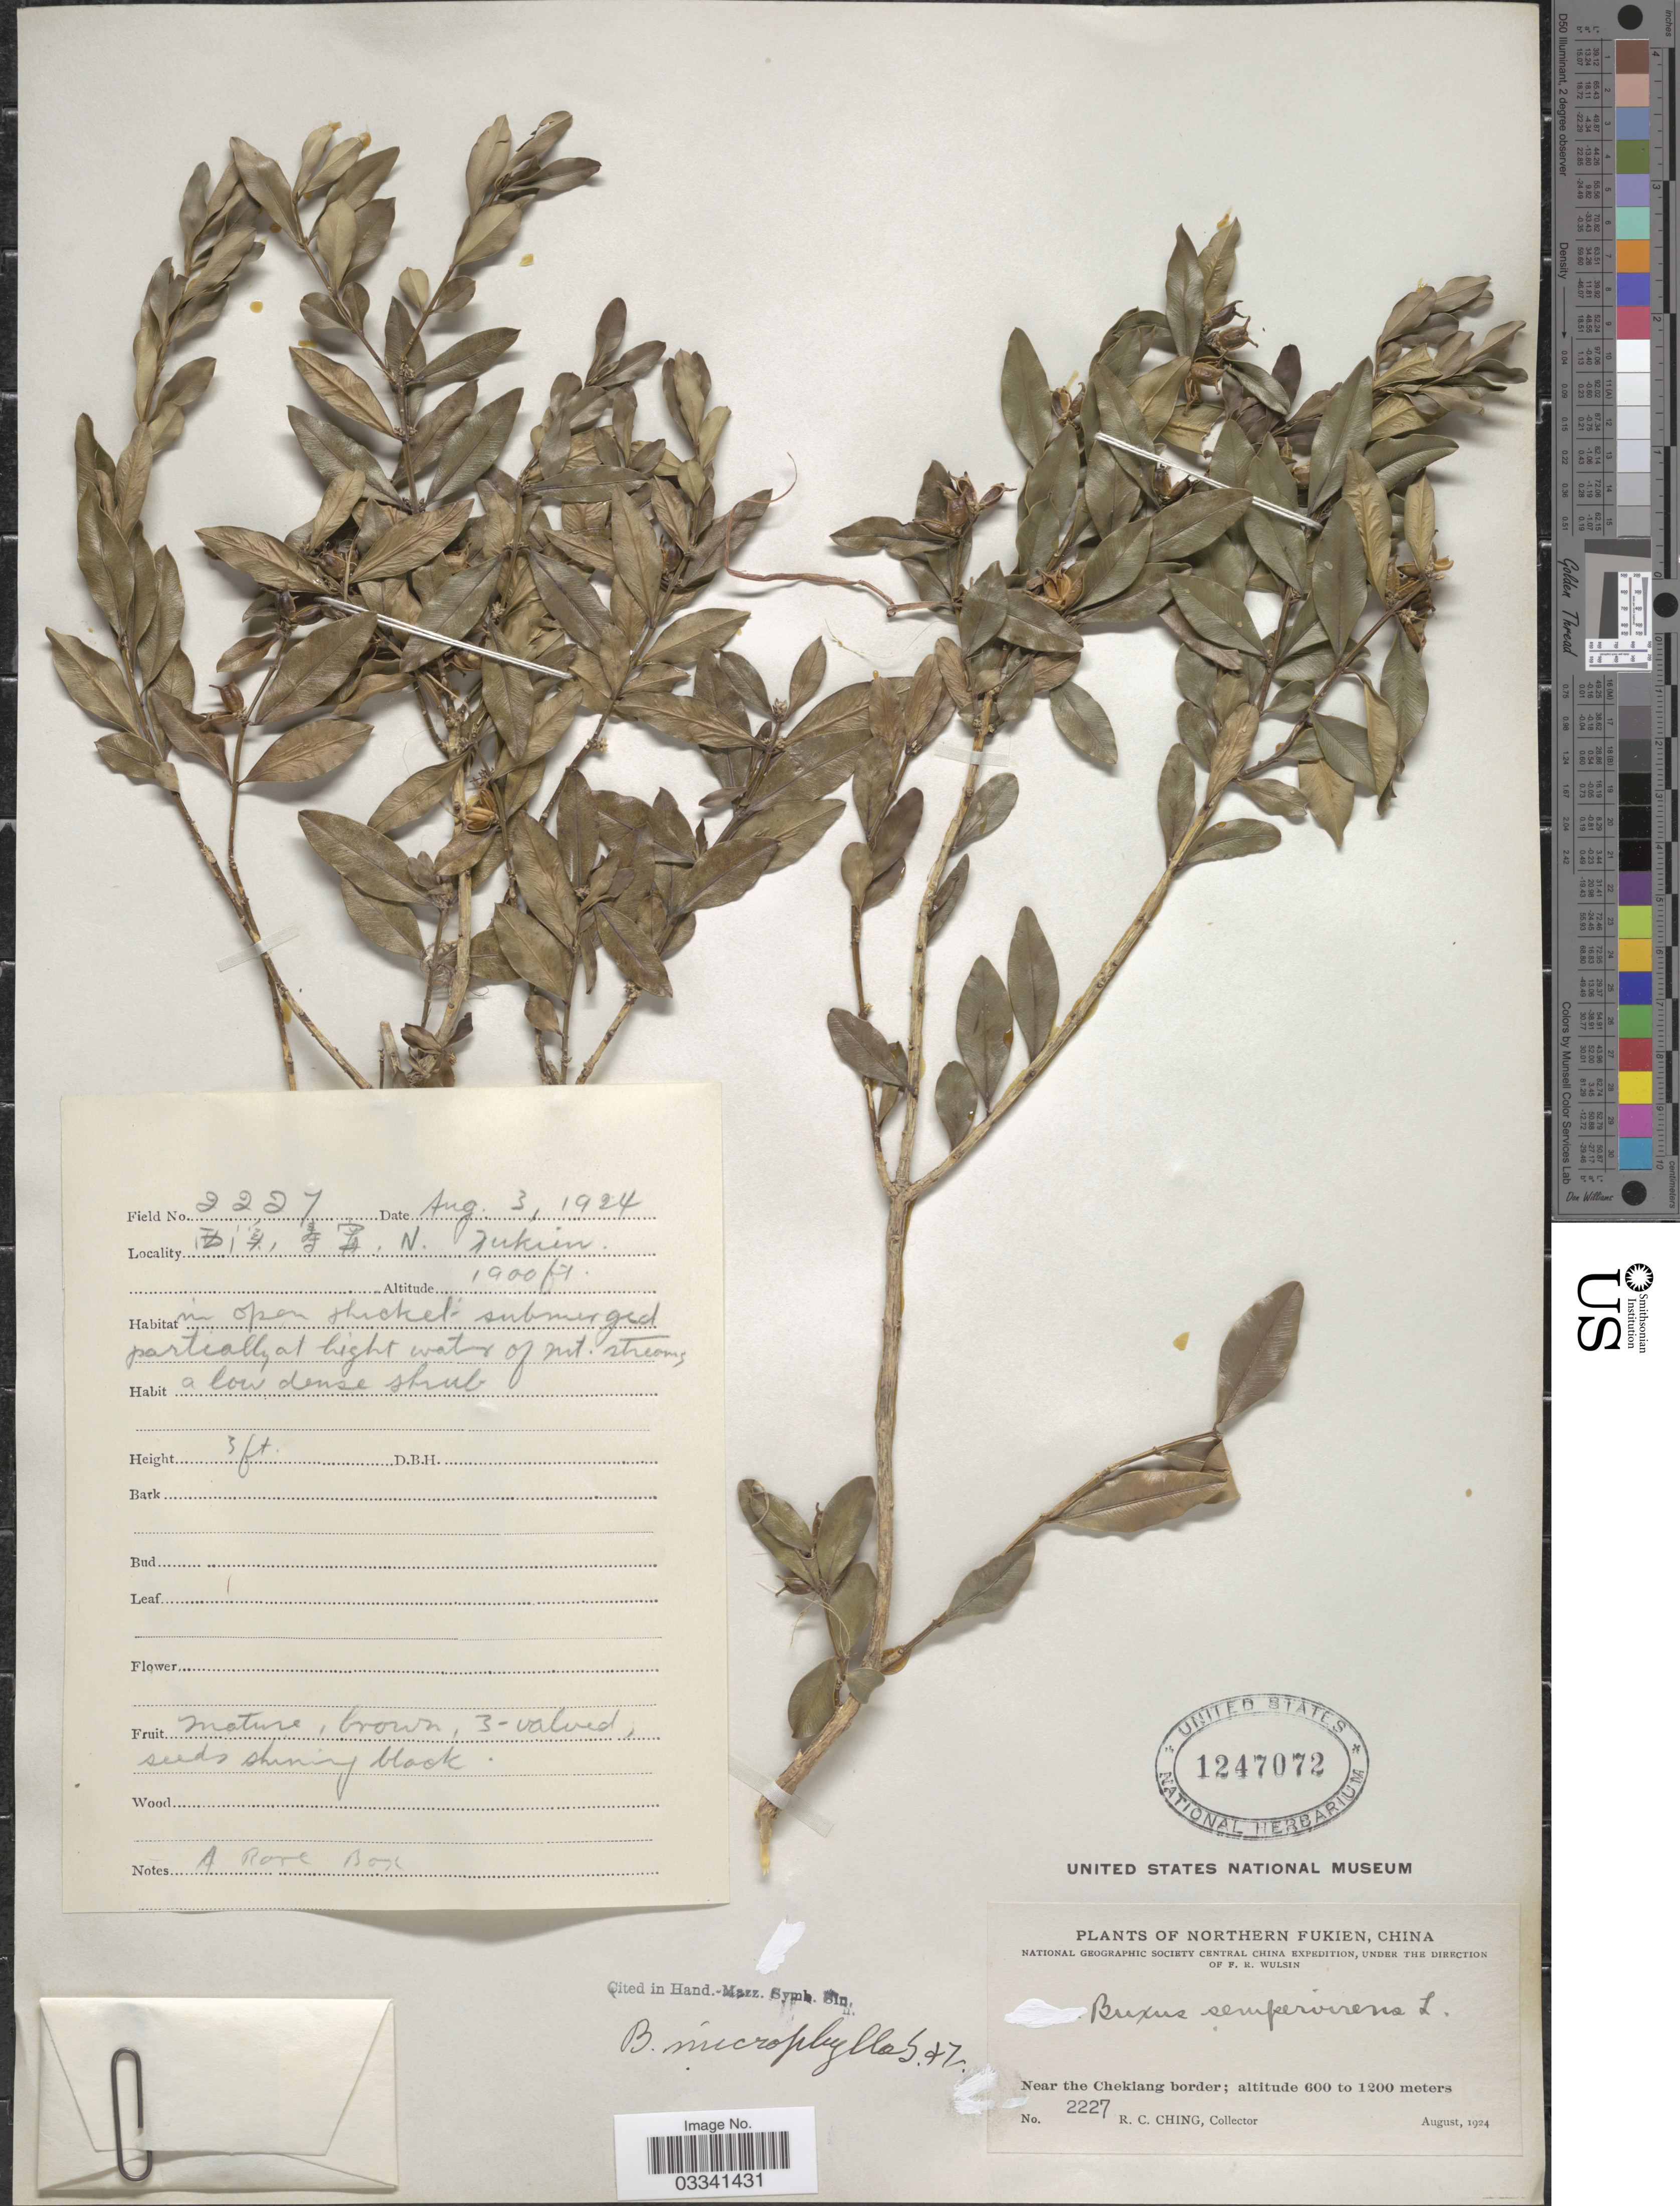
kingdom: Plantae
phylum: Tracheophyta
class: Magnoliopsida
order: Buxales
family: Buxaceae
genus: Buxus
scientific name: Buxus microphylla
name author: (Britton) Fawc. & Rendle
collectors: R. C. Ching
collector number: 2227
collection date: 1924-08-03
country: China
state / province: Fujian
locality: Northern Fukien. Near the Chekiang border. X.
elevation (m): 579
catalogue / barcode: US 1247072